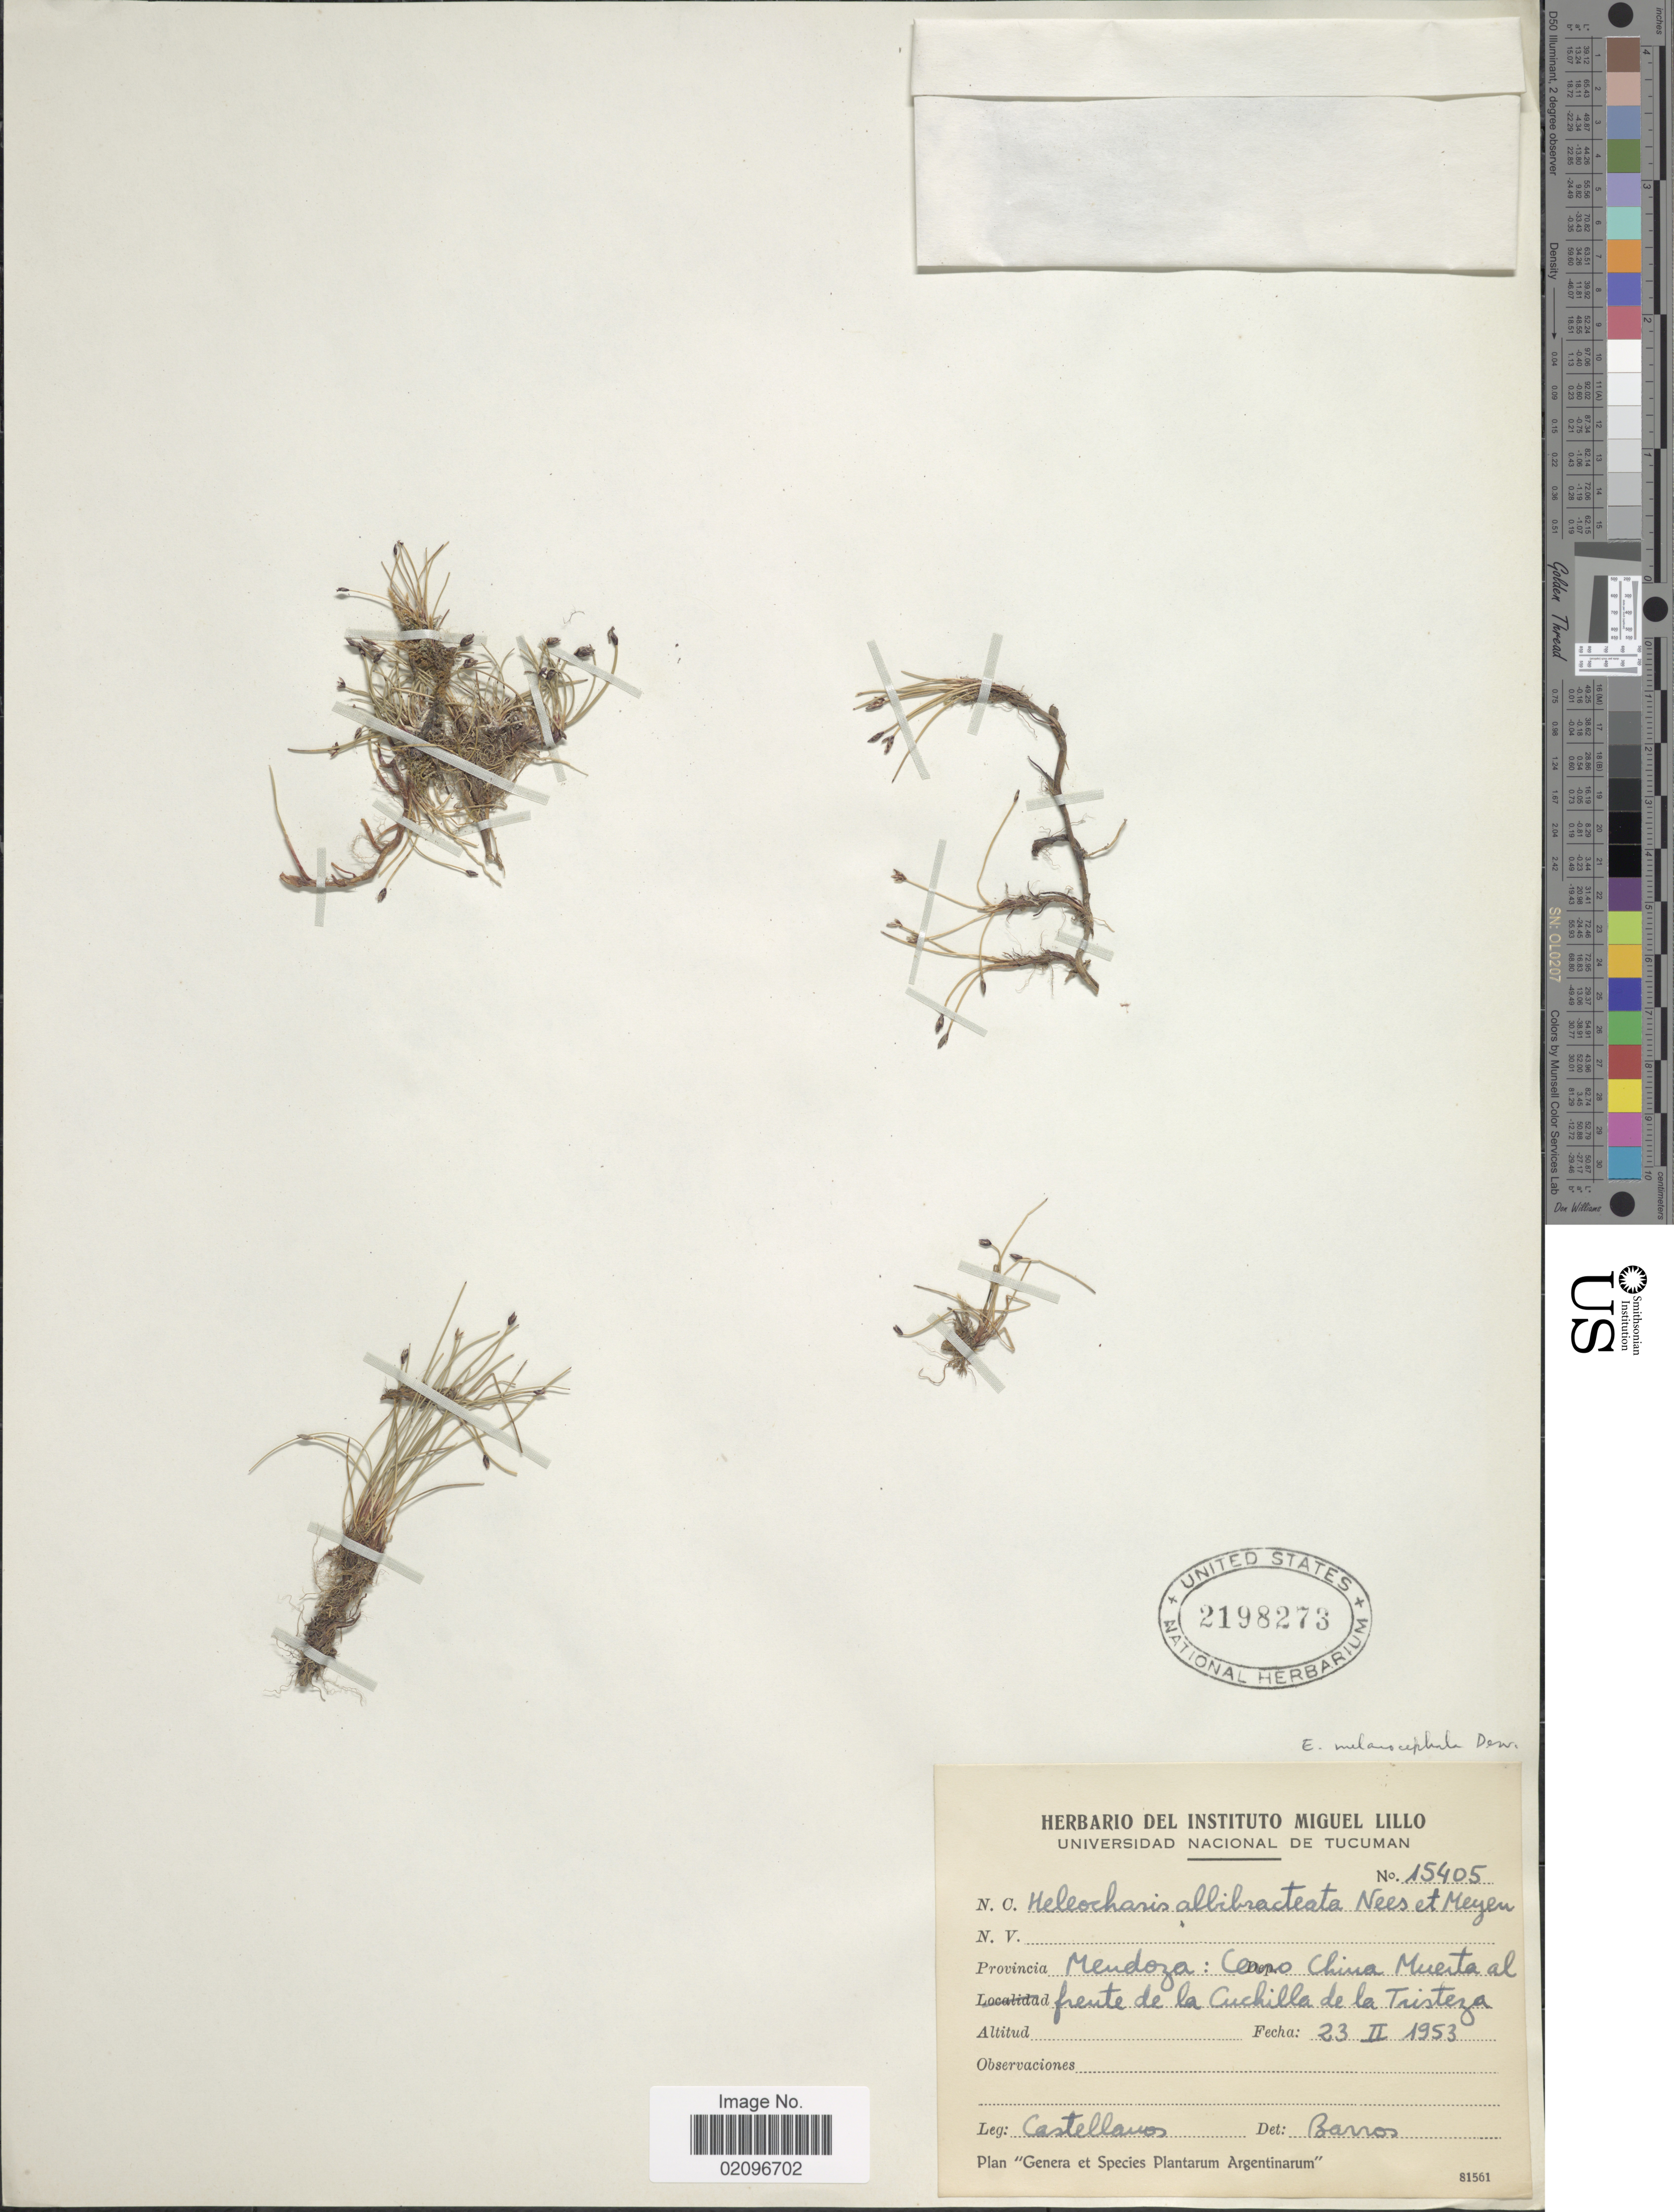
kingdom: Plantae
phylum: Tracheophyta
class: Liliopsida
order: Poales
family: Cyperaceae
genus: Eleocharis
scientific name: Eleocharis melanocephala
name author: É. Desv.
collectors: -- Castellanos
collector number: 15405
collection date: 1953-02-23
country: Argentina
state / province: Mendoza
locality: Provincia Mendoza: Cerro China Muerta al frente de la Cuchilla de la Tristeza.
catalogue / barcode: US 2198273